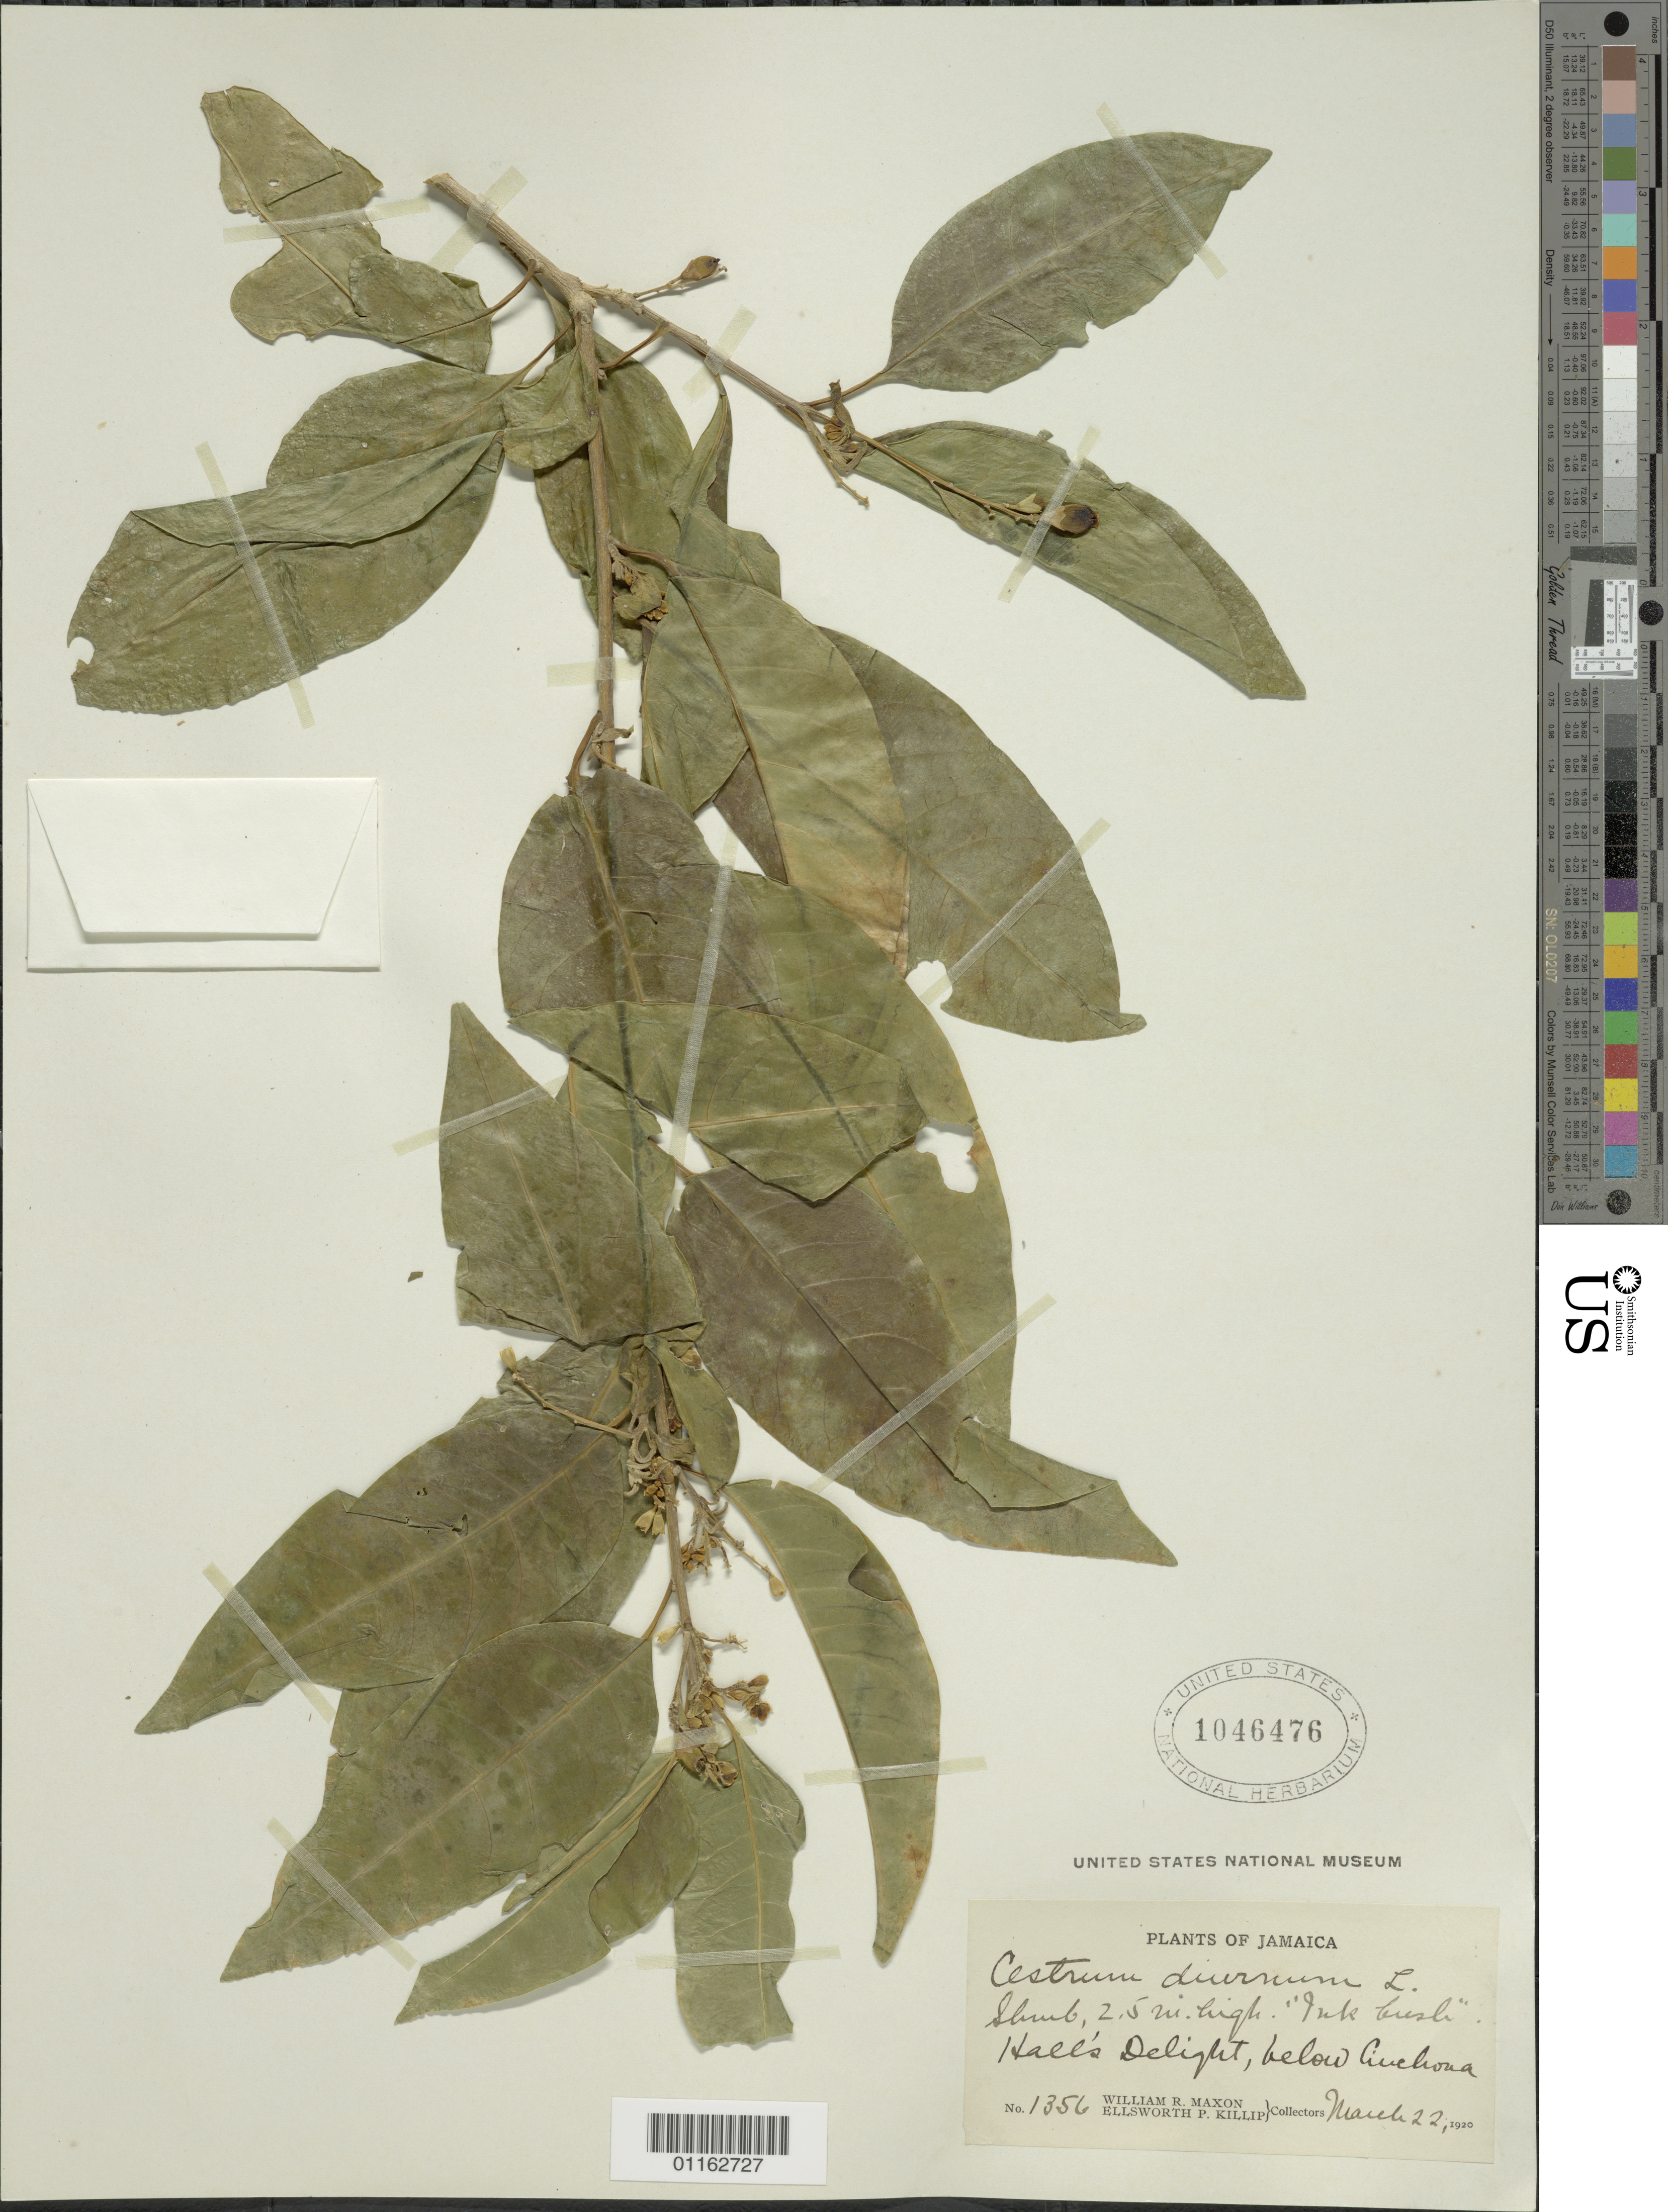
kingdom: Plantae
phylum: Tracheophyta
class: Magnoliopsida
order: Solanales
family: Solanaceae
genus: Cestrum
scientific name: Cestrum diurnum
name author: L.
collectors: W. R. Maxon & E. P. Killip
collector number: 1356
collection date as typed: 22 Mar 1922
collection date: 1922-03-22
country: Jamaica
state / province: Saint Andrew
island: Jamaica I.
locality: Hall's Delight, below Ciuehona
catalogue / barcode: US 1046476